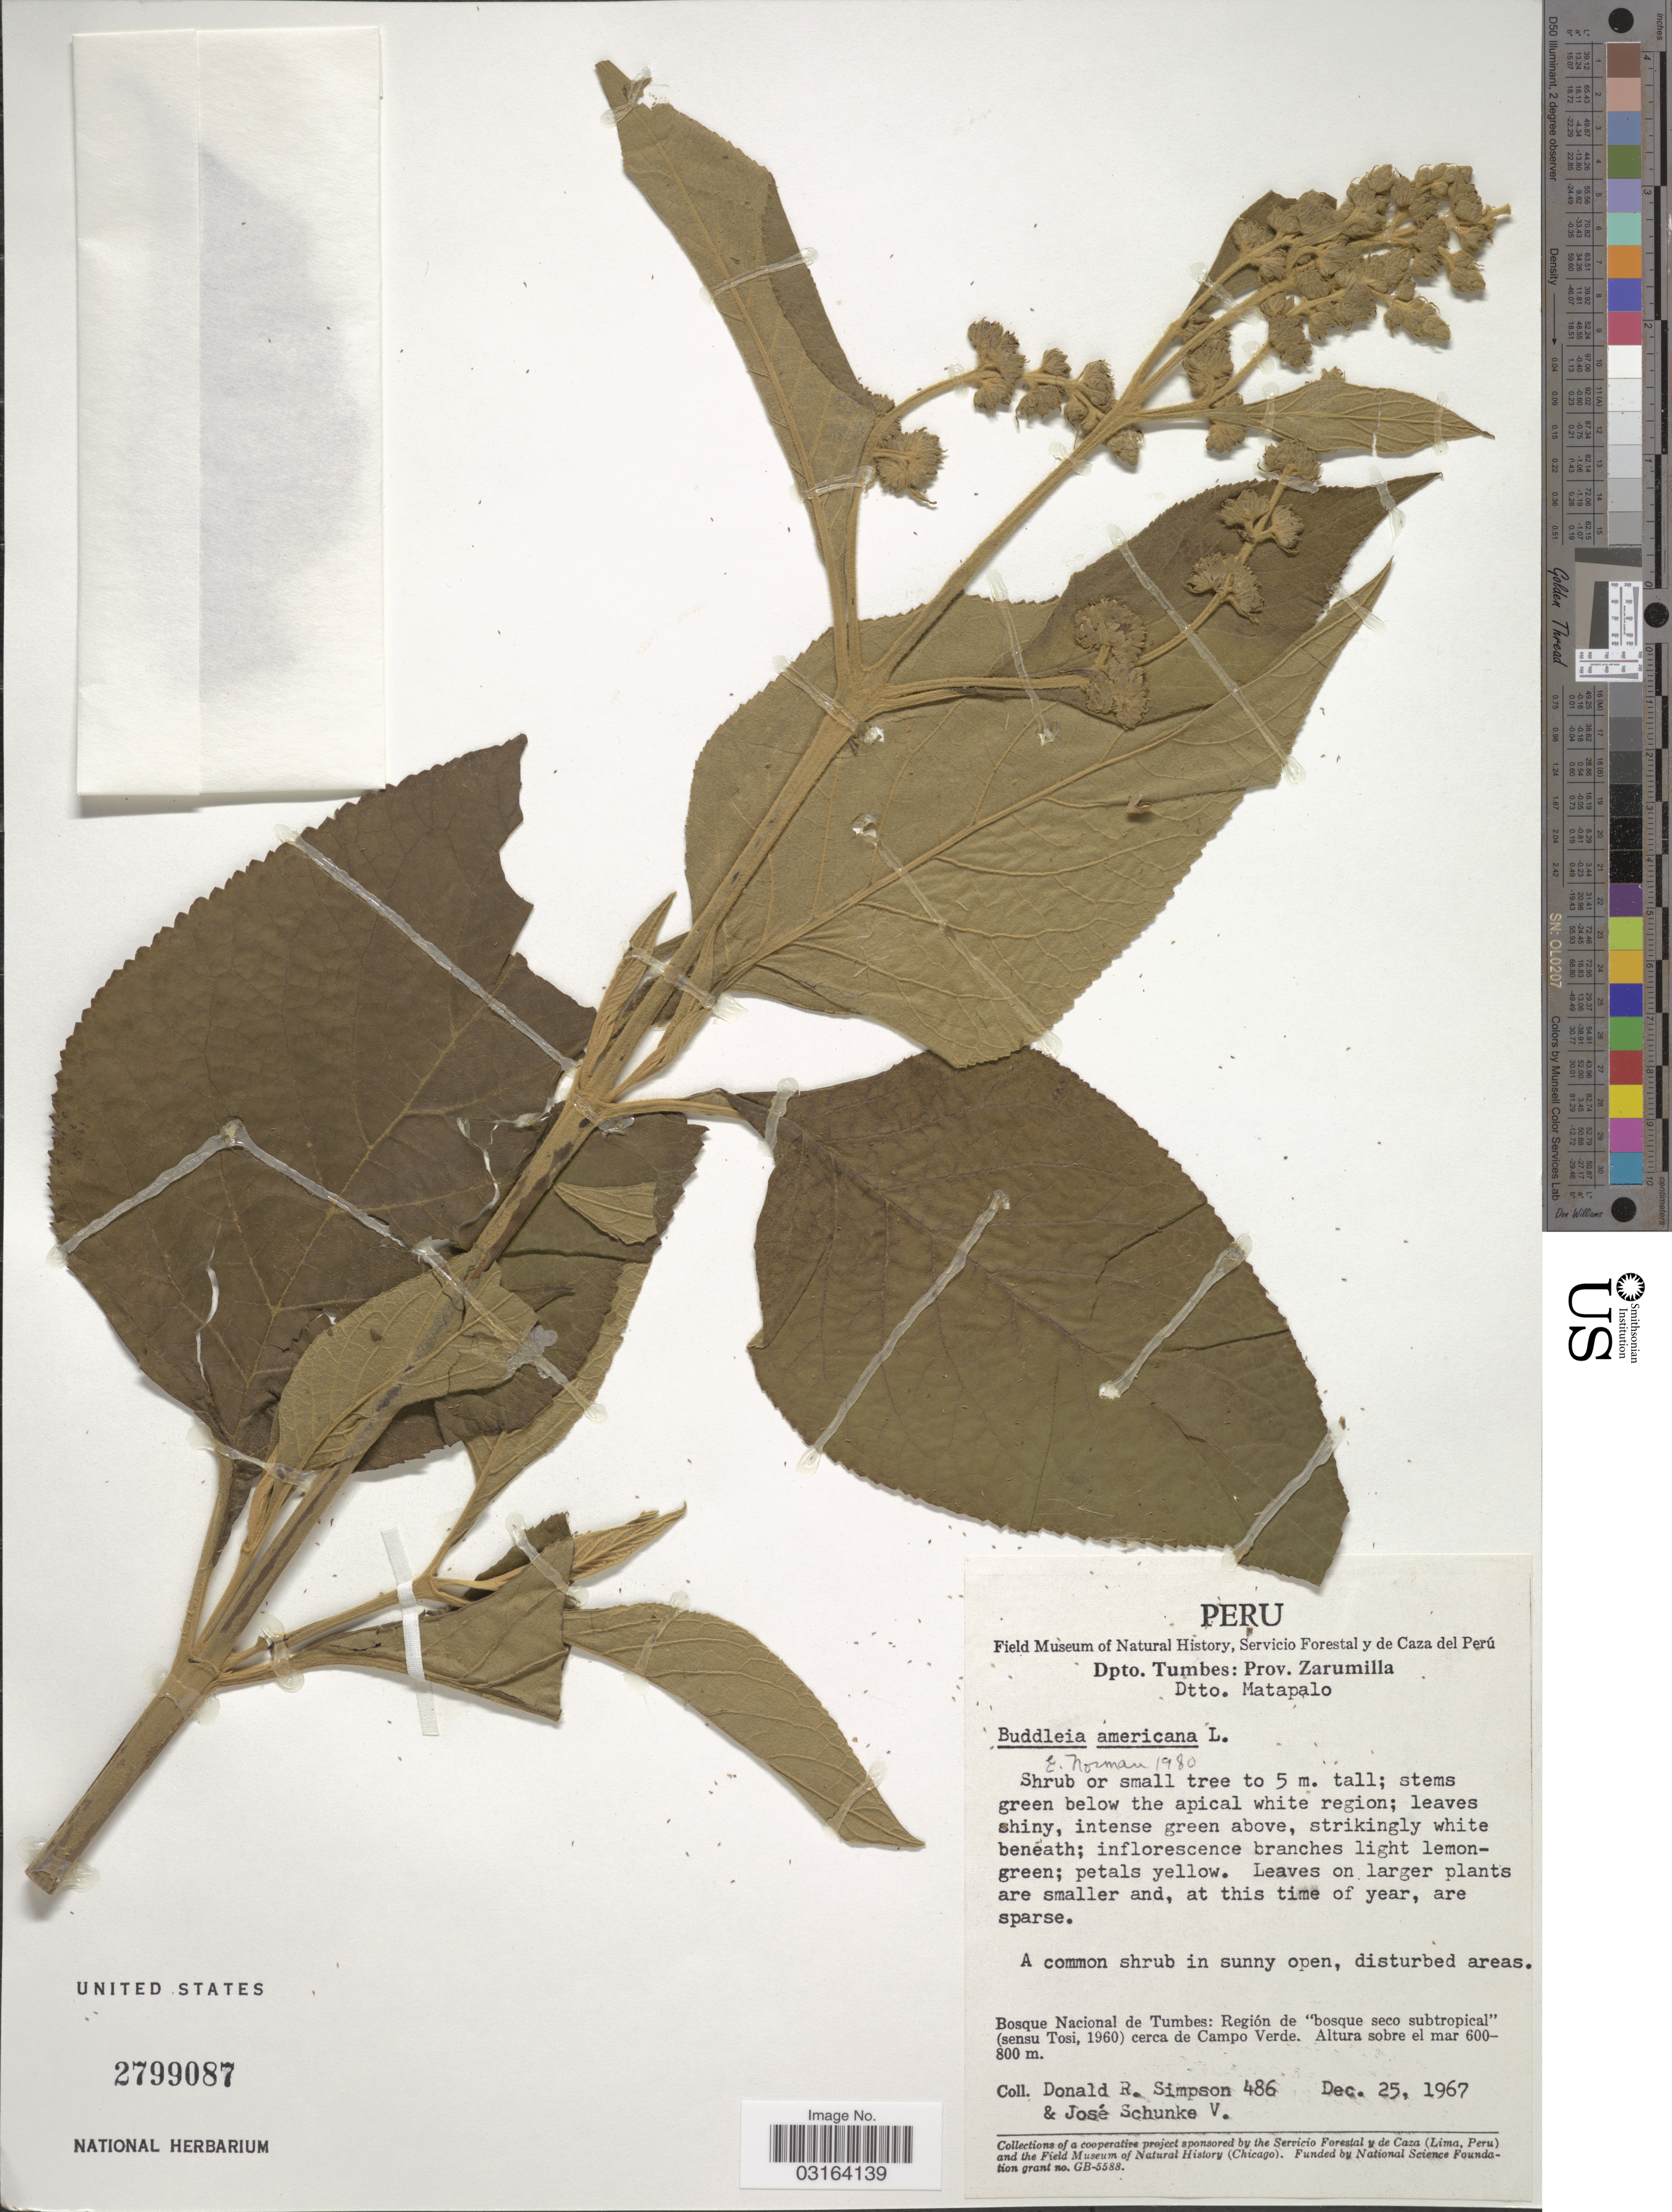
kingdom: Plantae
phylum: Tracheophyta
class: Magnoliopsida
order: Lamiales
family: Scrophulariaceae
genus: Buddleja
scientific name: Buddleja americana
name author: L.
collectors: D. R. Simpson & J. Schunke Vigo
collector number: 486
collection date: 1967-12-25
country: Peru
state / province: Tumbes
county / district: Zarumilla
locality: Dpto. Tumbes: Prov. Zarumilla, Dtto. Matapalo. Bosque Nacional de Tumbes: Región de "bosque seco subtropical" (sensu Tosi, 1960) cerca de Campo Verde.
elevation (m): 600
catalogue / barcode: US 2799087